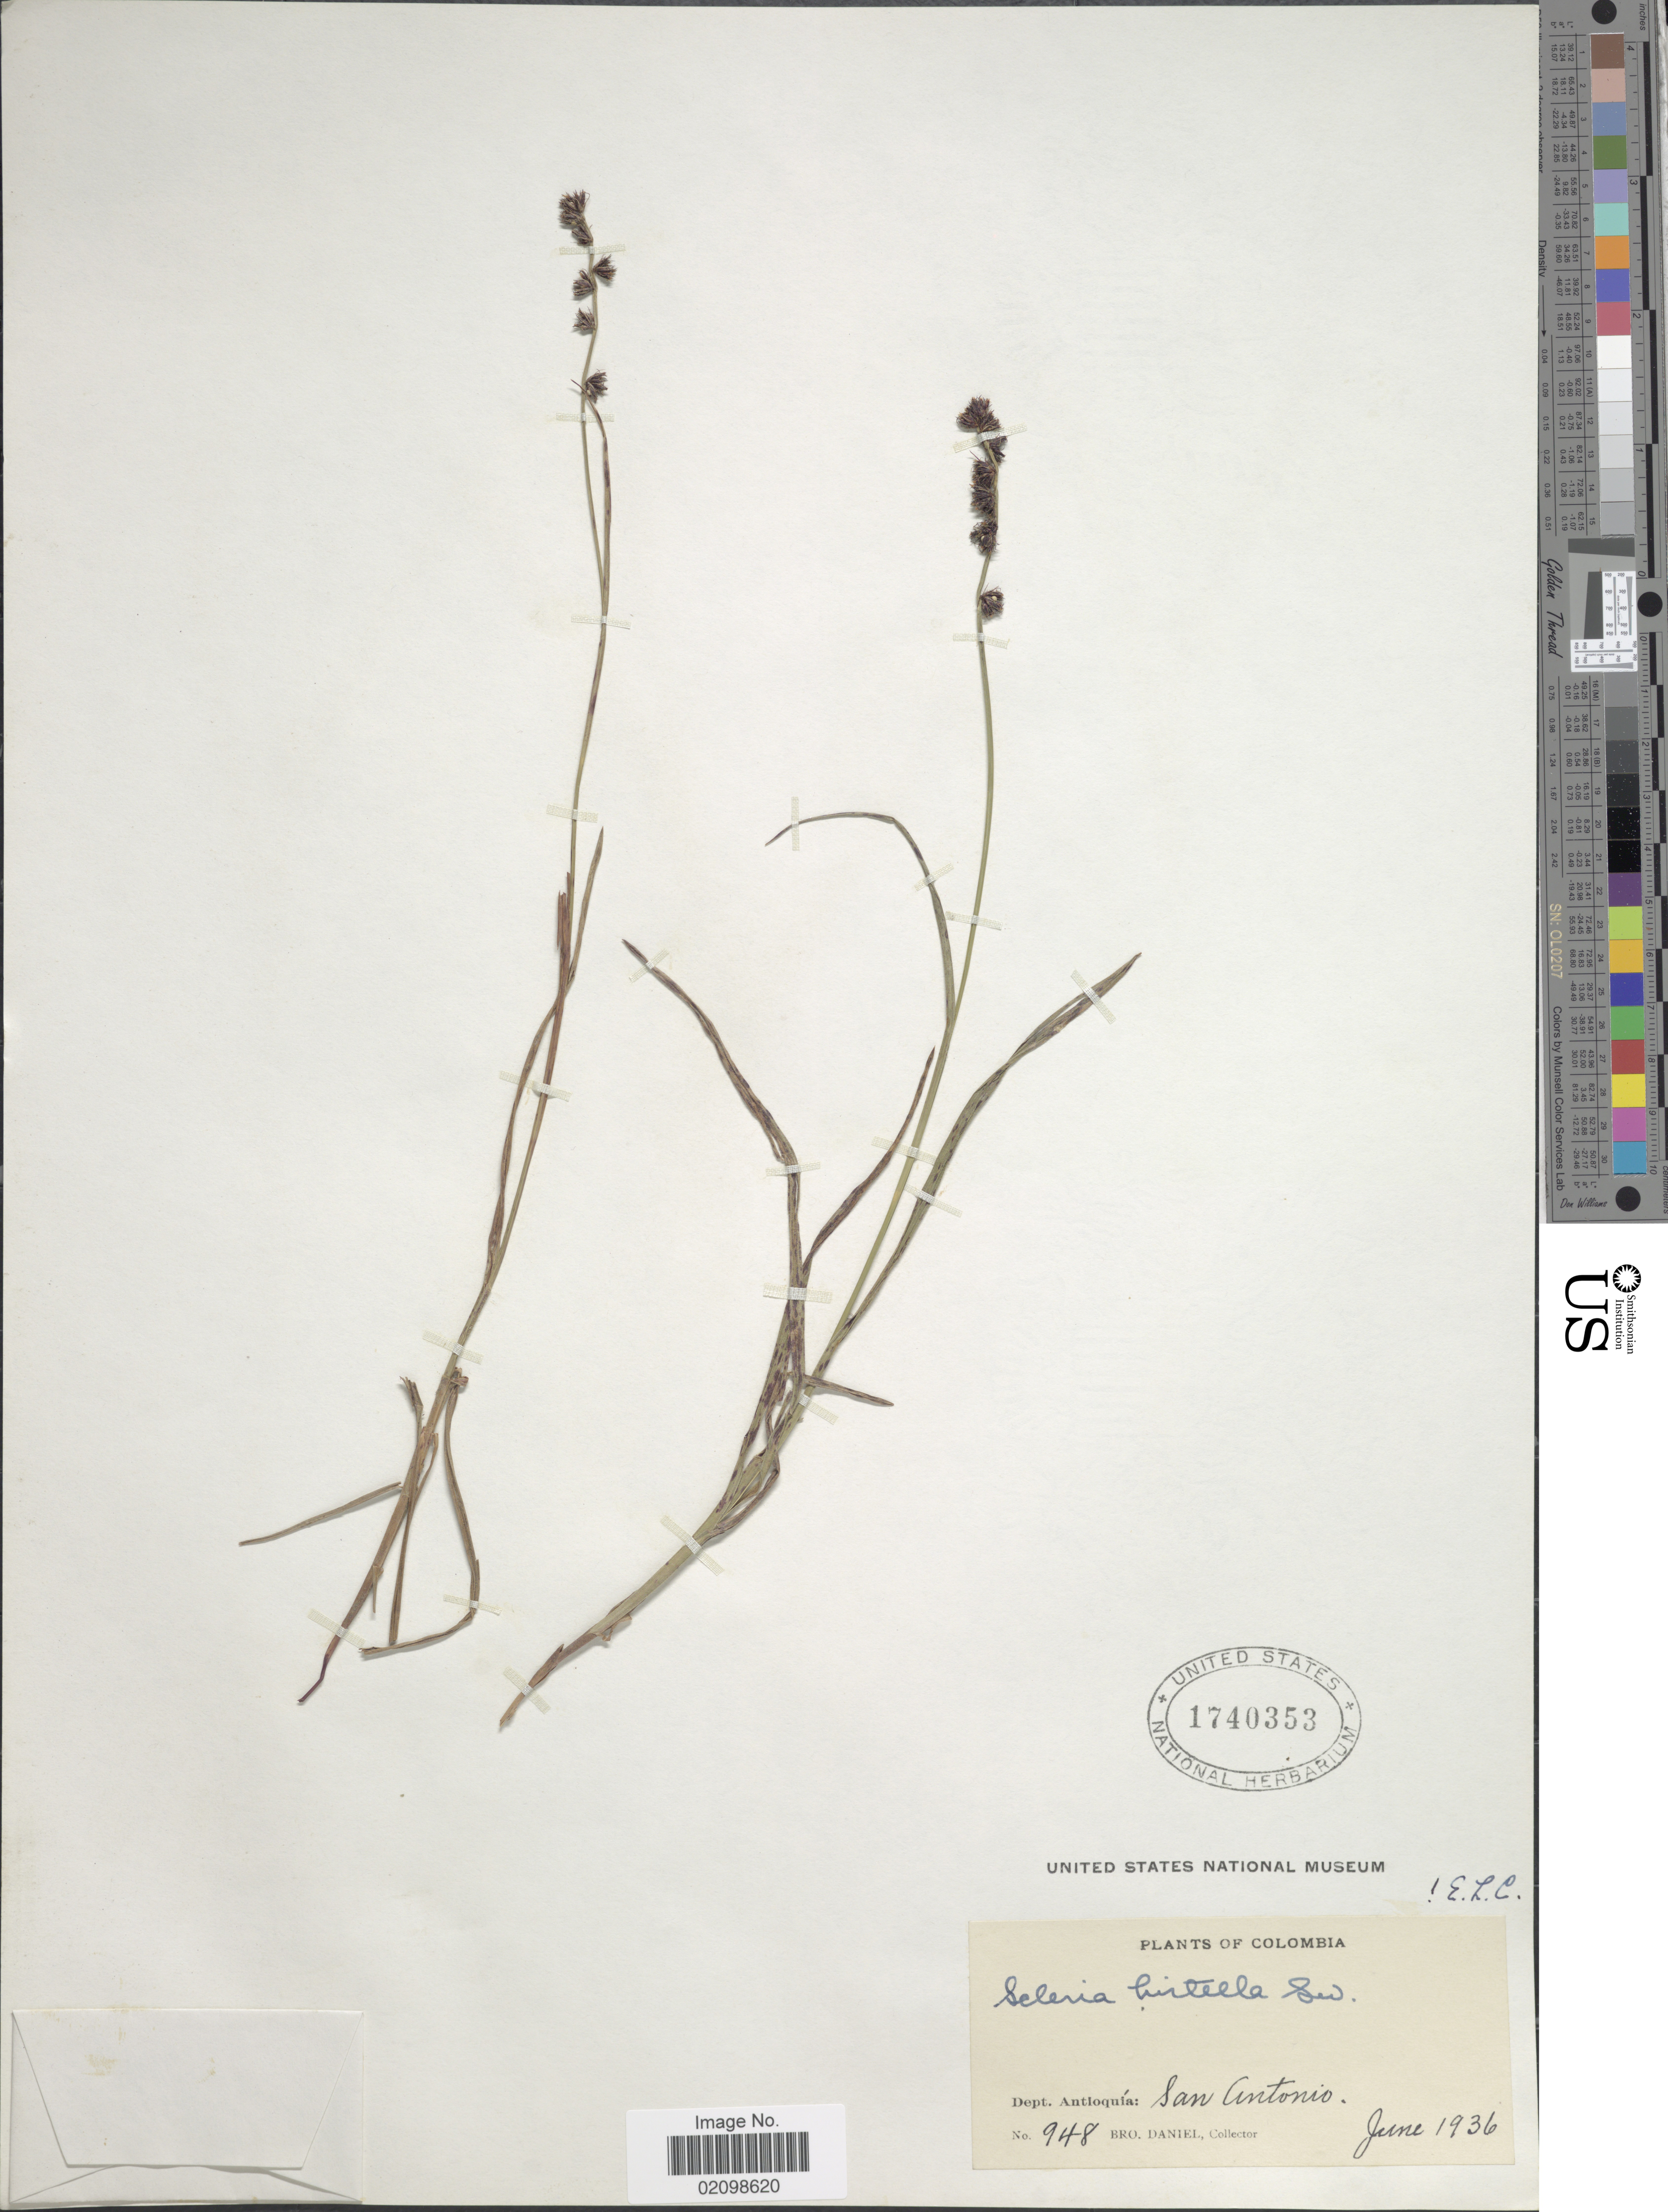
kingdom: Plantae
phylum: Tracheophyta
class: Liliopsida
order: Poales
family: Cyperaceae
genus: Scleria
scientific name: Scleria distans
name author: Poir.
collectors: Bro. Daniel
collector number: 948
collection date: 1936-06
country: Colombia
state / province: Antioquia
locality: Dept. Antioquia: San Antonio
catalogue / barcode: US 1740353